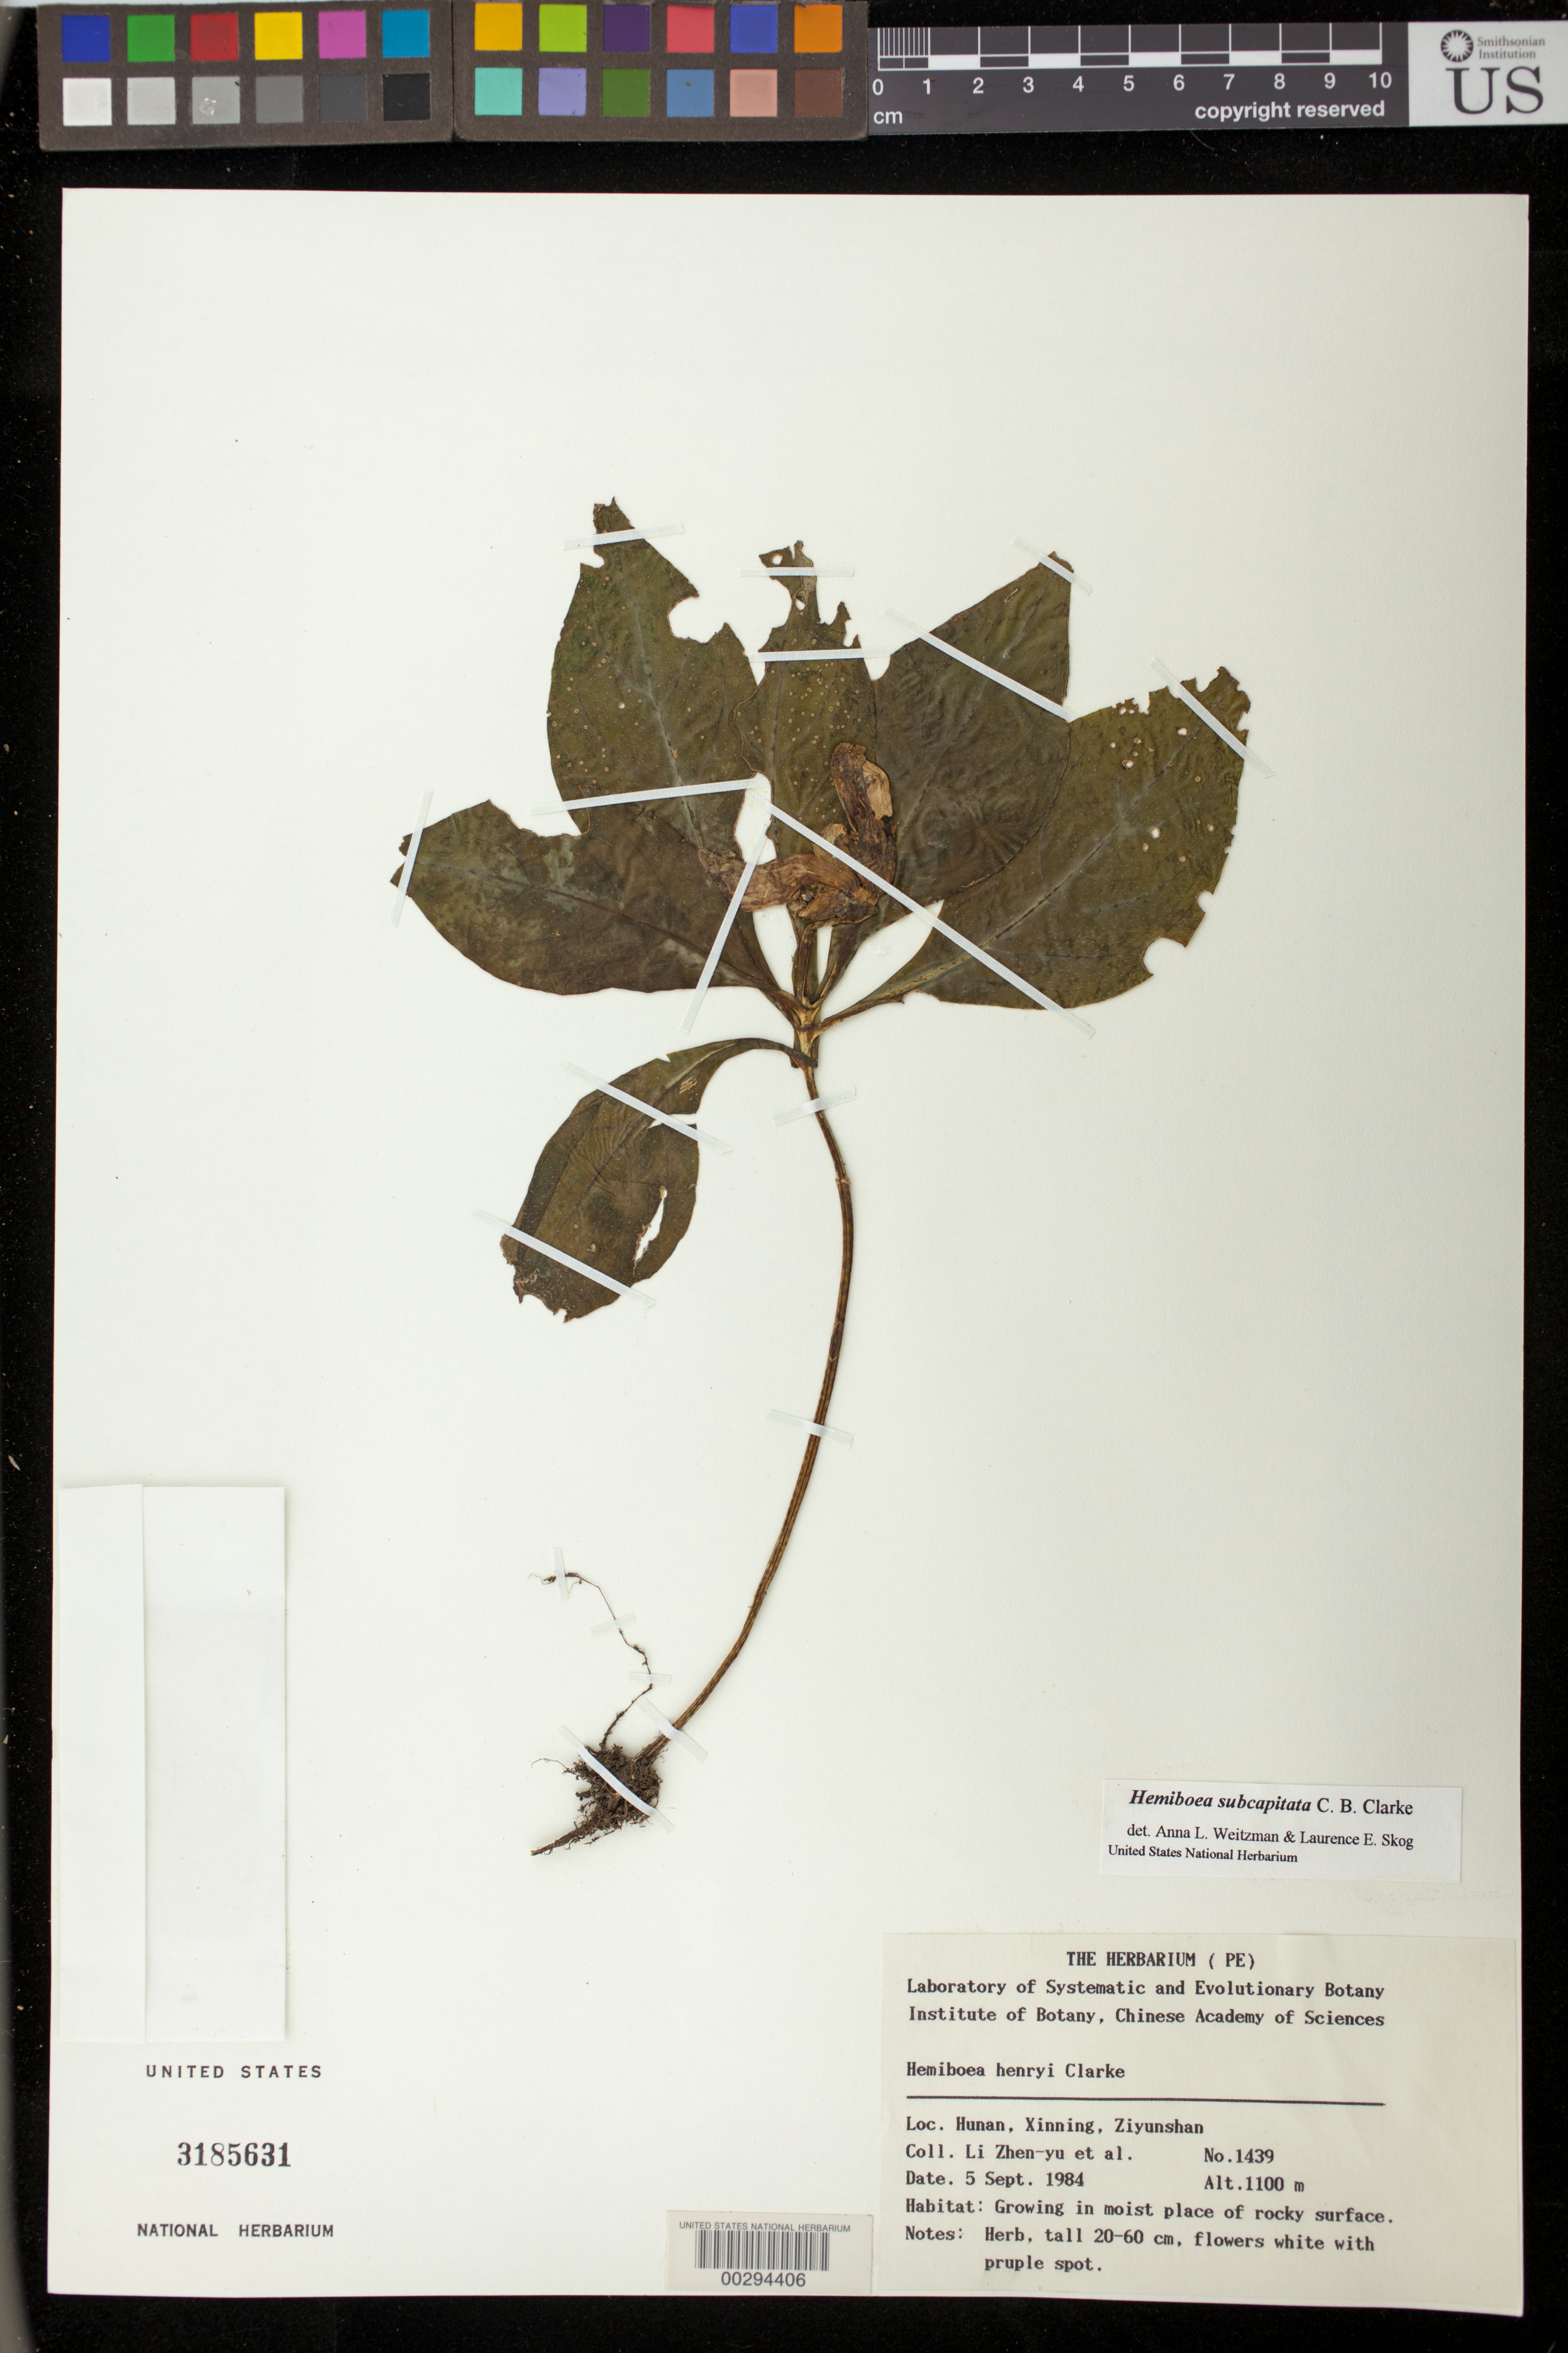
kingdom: Plantae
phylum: Tracheophyta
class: Magnoliopsida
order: Lamiales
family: Gesneriaceae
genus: Hemiboea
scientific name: Hemiboea subcapitata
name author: C.B. Clarke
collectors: L. Zhen-yu & et al.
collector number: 1439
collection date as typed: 05 Sep 1984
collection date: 1984-09-05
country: China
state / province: Hunan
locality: Xinning, ziyunshan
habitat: Growing in moist place of rocky surface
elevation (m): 1100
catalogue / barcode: US 3185631